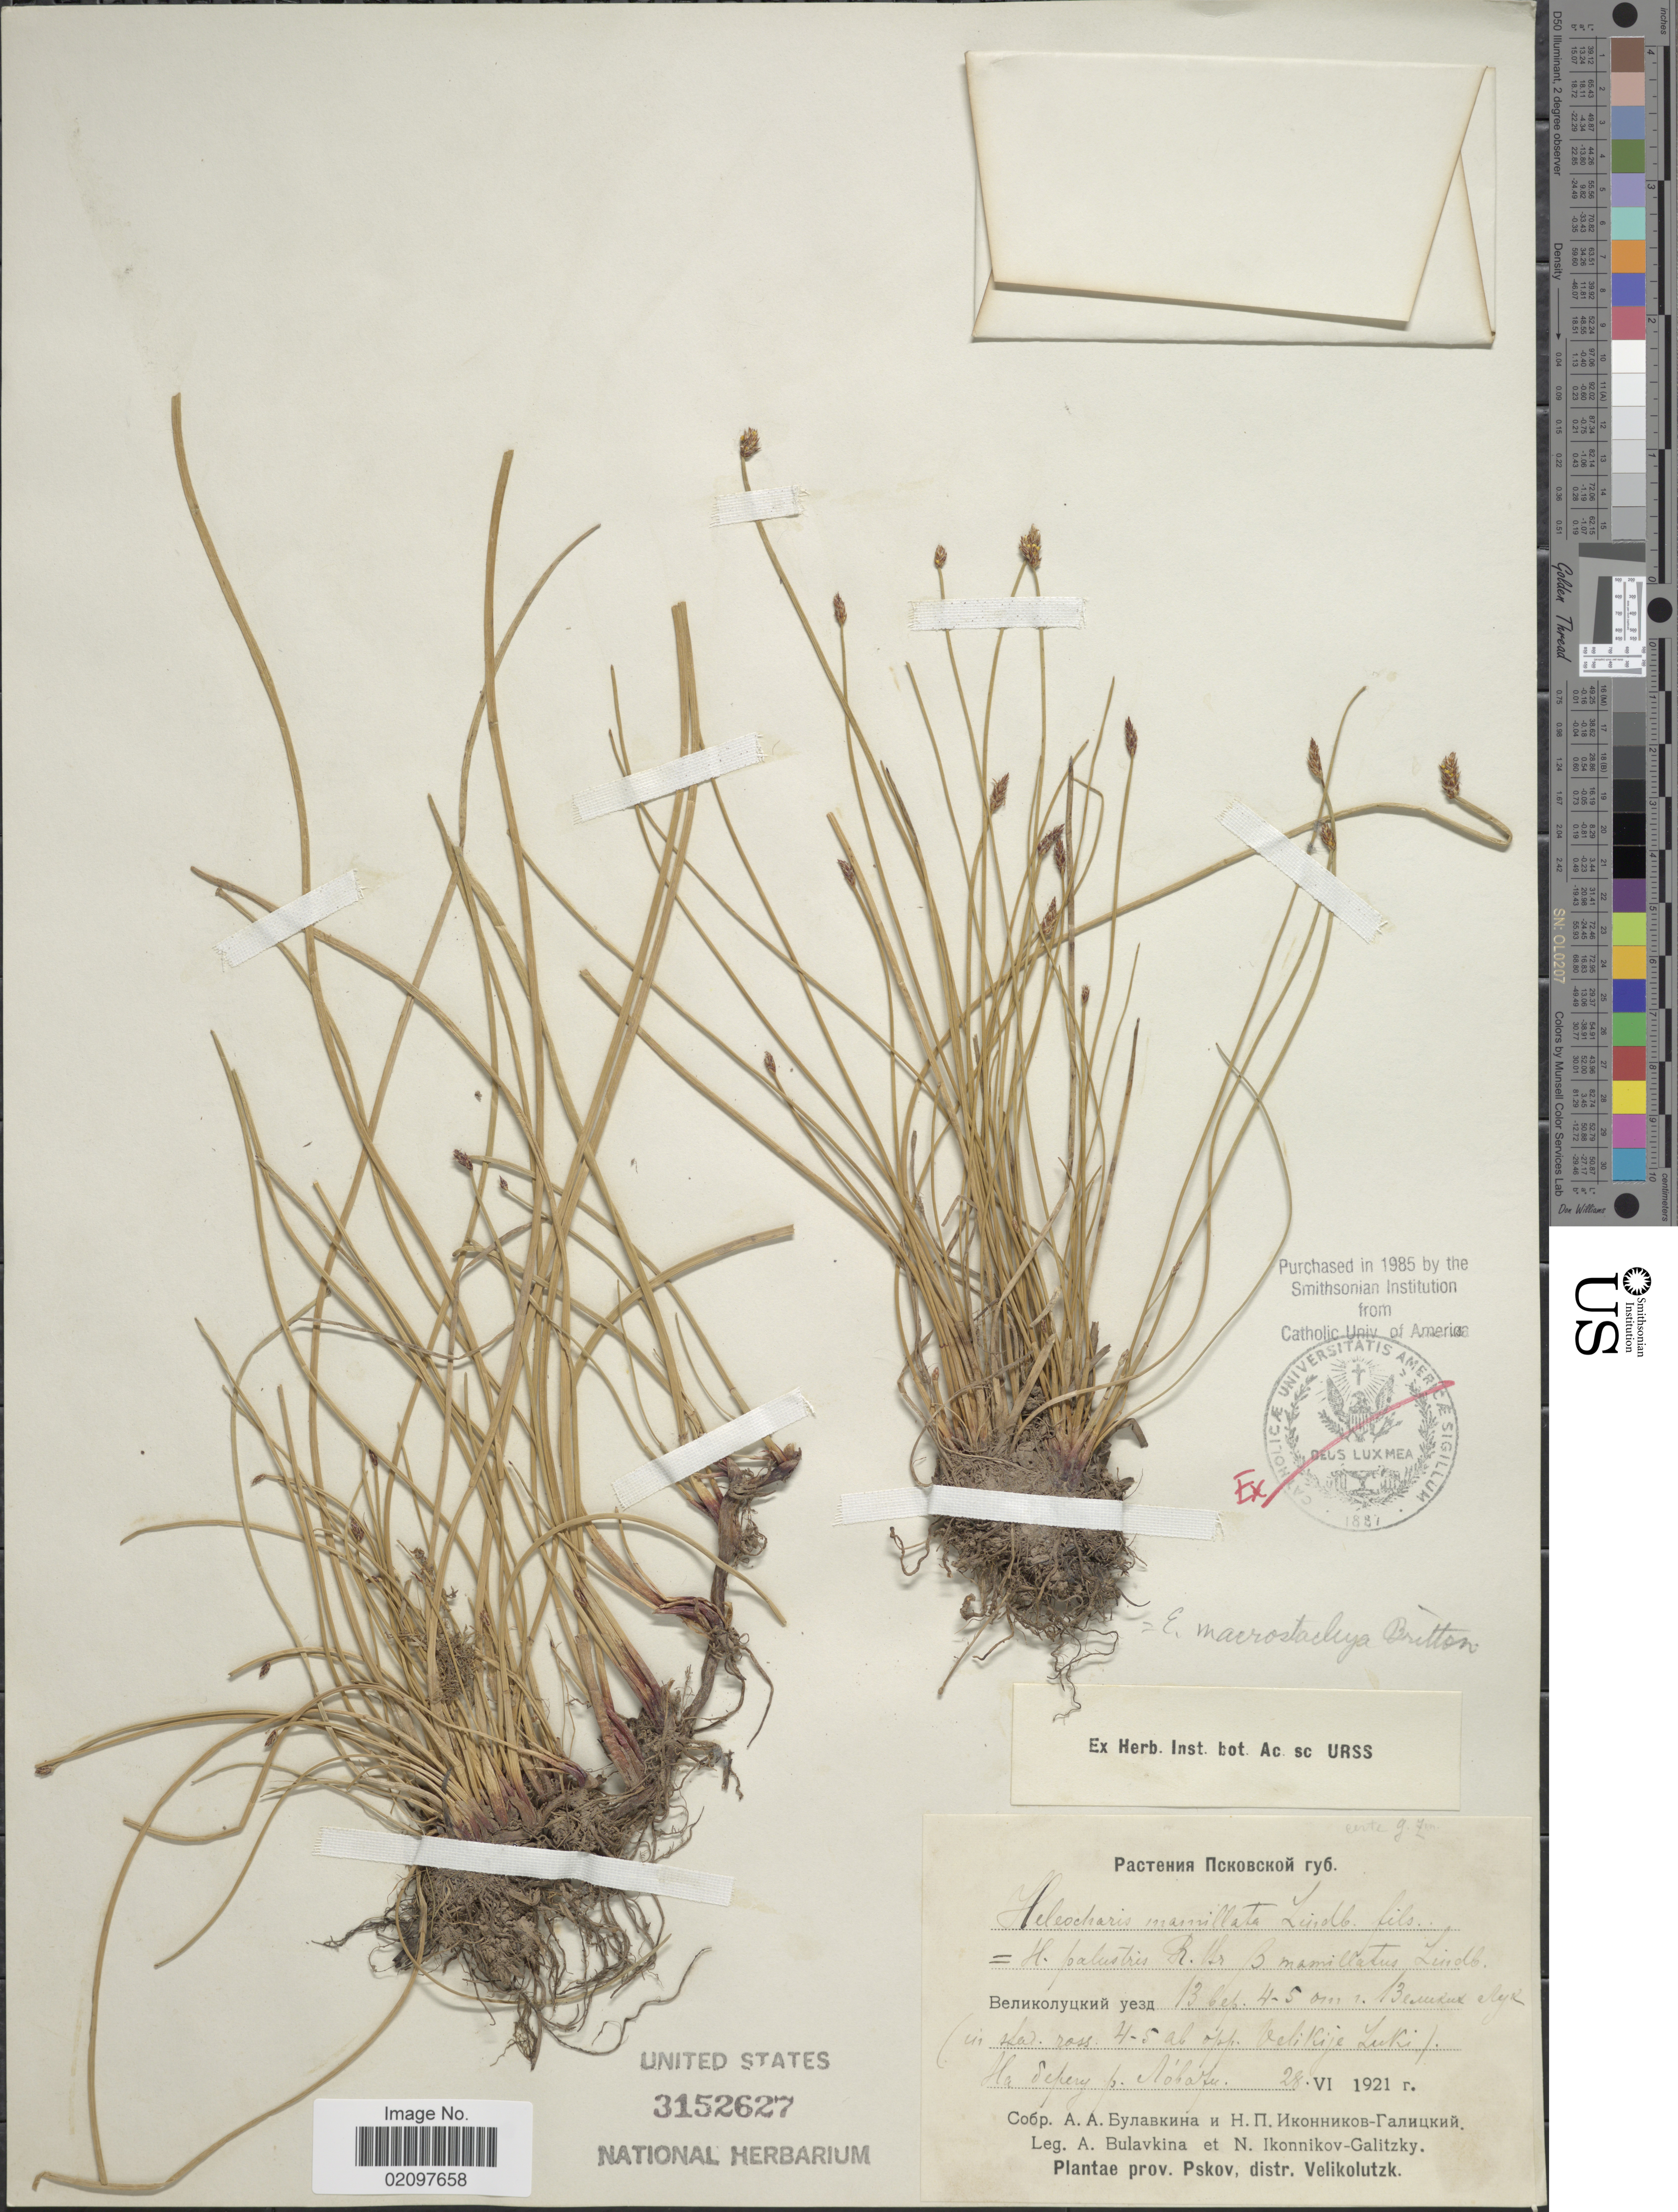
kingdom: Plantae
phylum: Tracheophyta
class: Liliopsida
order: Poales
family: Cyperaceae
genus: Eleocharis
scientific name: Eleocharis mamillata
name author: (H. Lindb.) H. Lindb.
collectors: A. Bulavkina & N. P. Ikonnikov-Galitzky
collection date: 1921-06-28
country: Russian Federation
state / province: Pskov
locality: Distr. Velikolutzk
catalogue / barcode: US 3152627